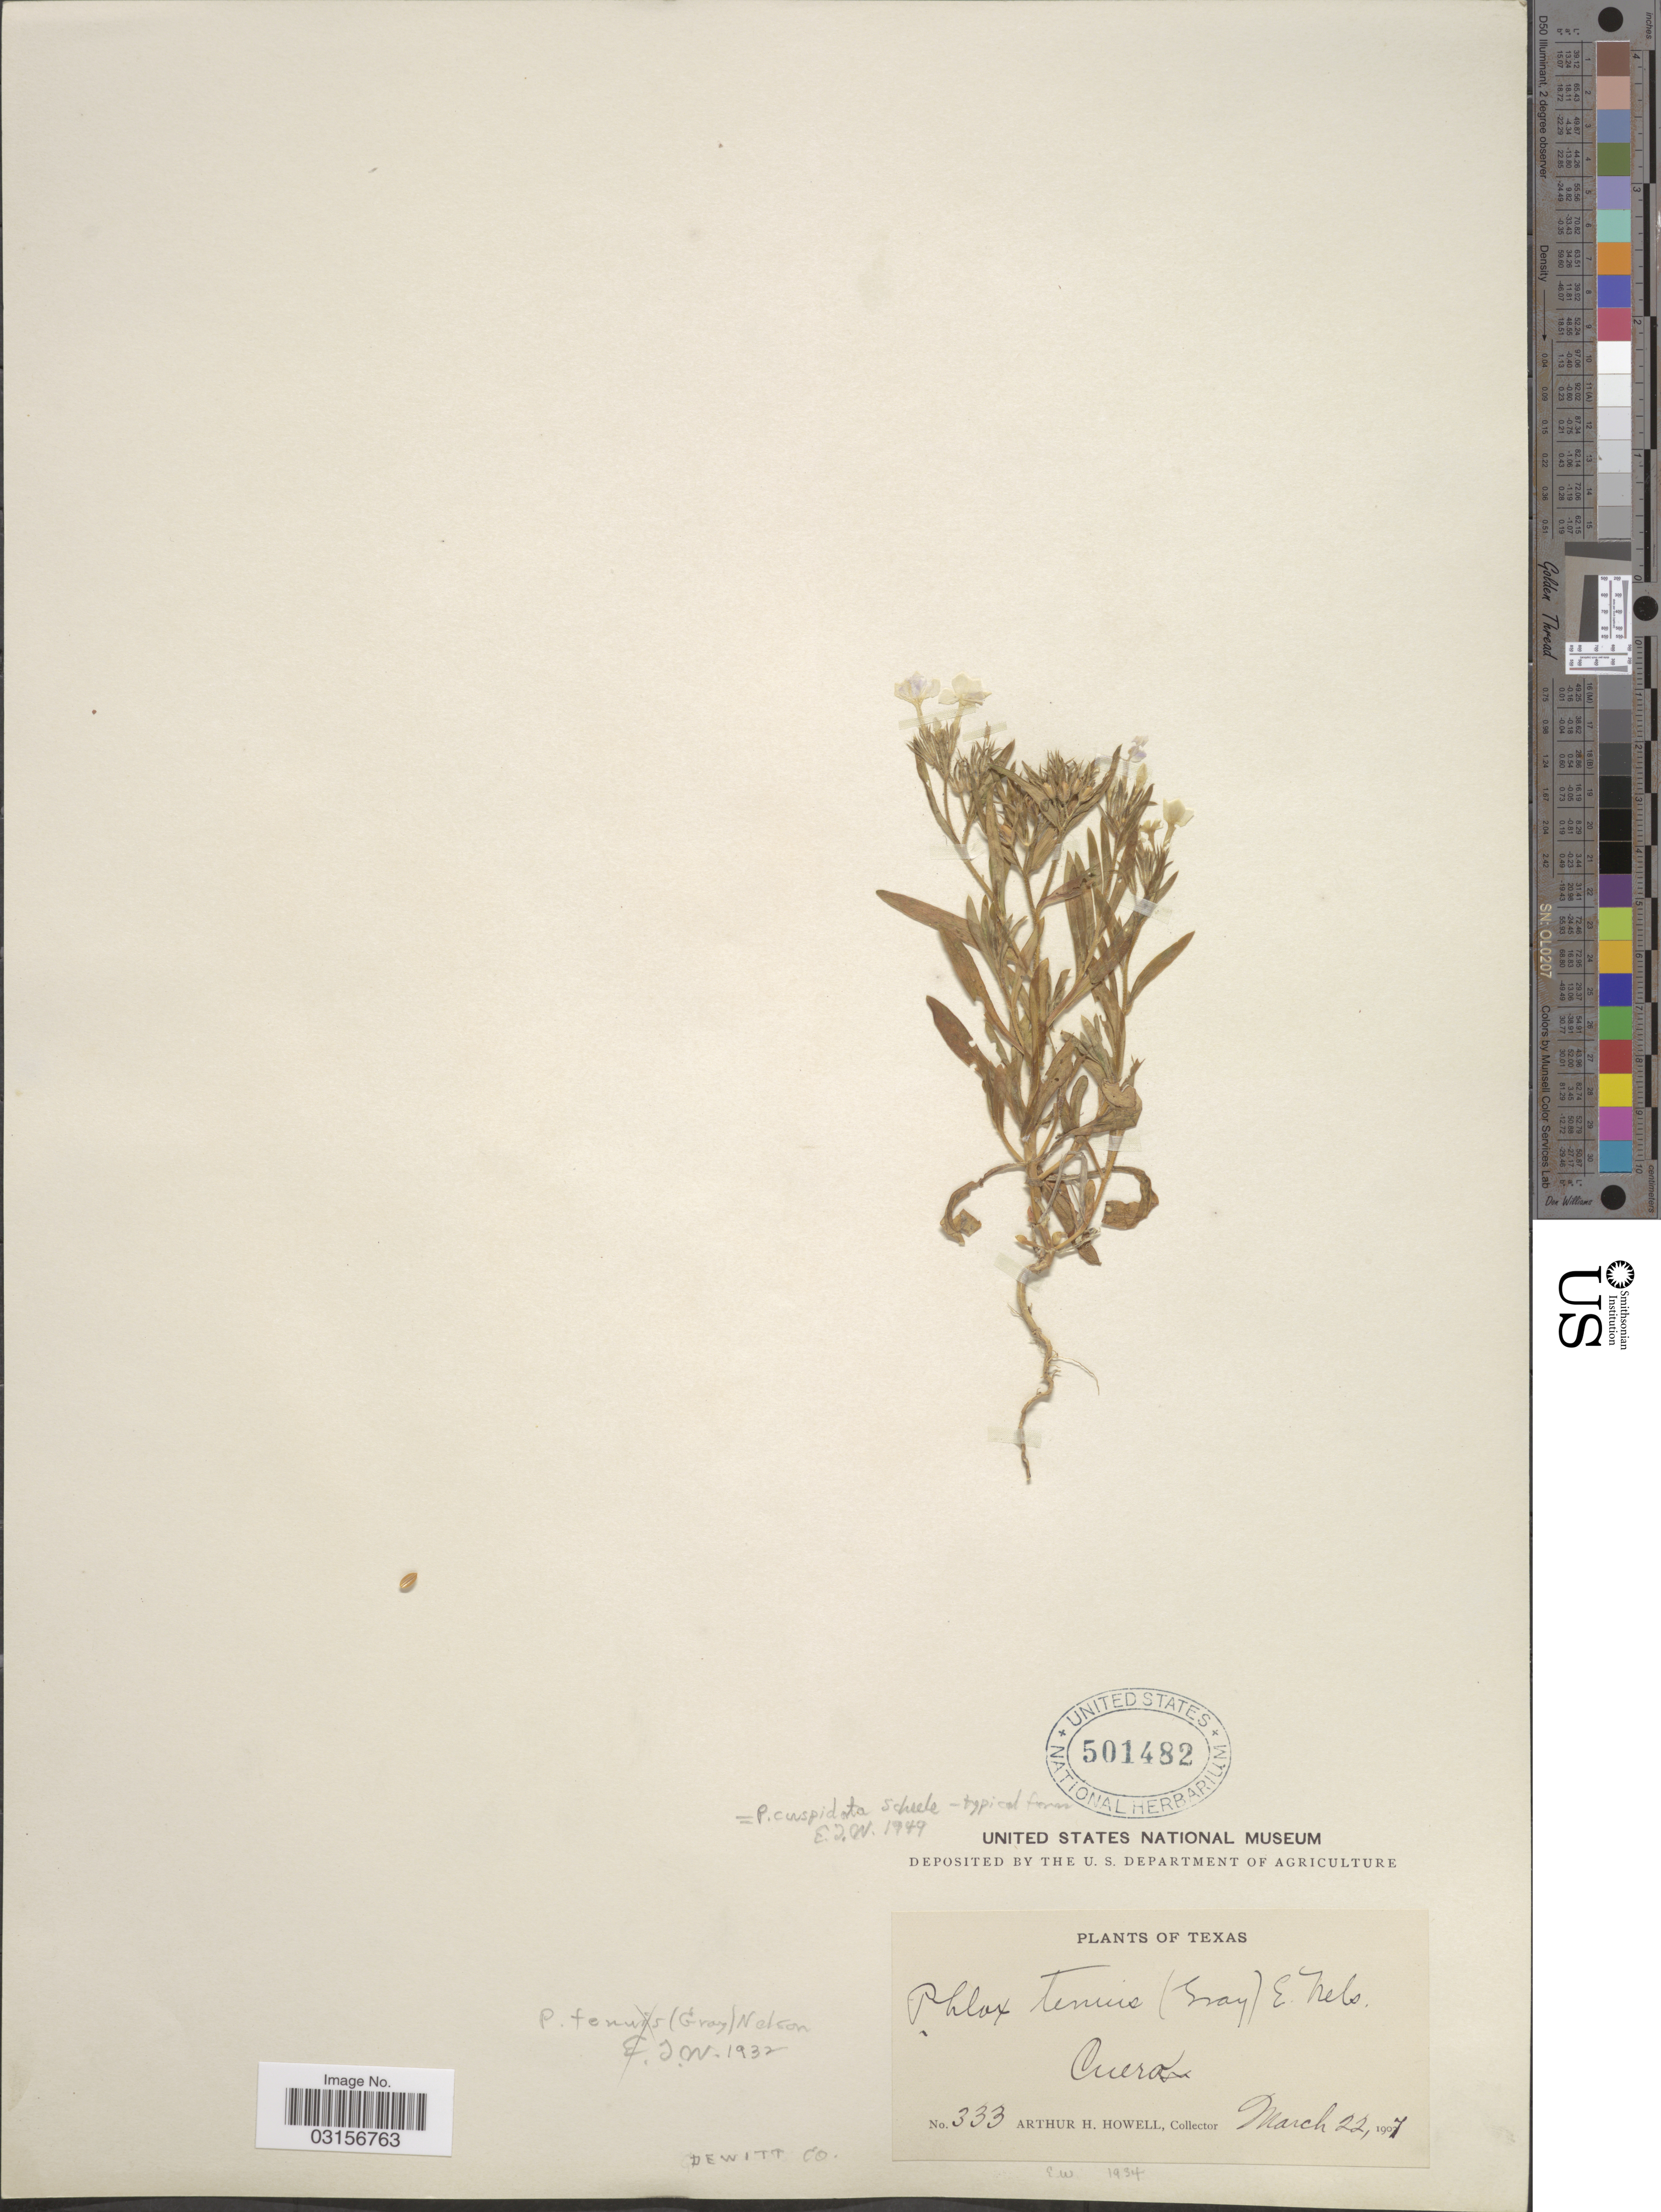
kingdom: Plantae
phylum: Tracheophyta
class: Magnoliopsida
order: Ericales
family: Polemoniaceae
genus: Phlox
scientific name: Phlox cuspidata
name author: Scheele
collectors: A. H. Howell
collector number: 333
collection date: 1907-03-22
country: United States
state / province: Texas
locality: Cuero, DeWitt Co.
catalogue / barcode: US 501482